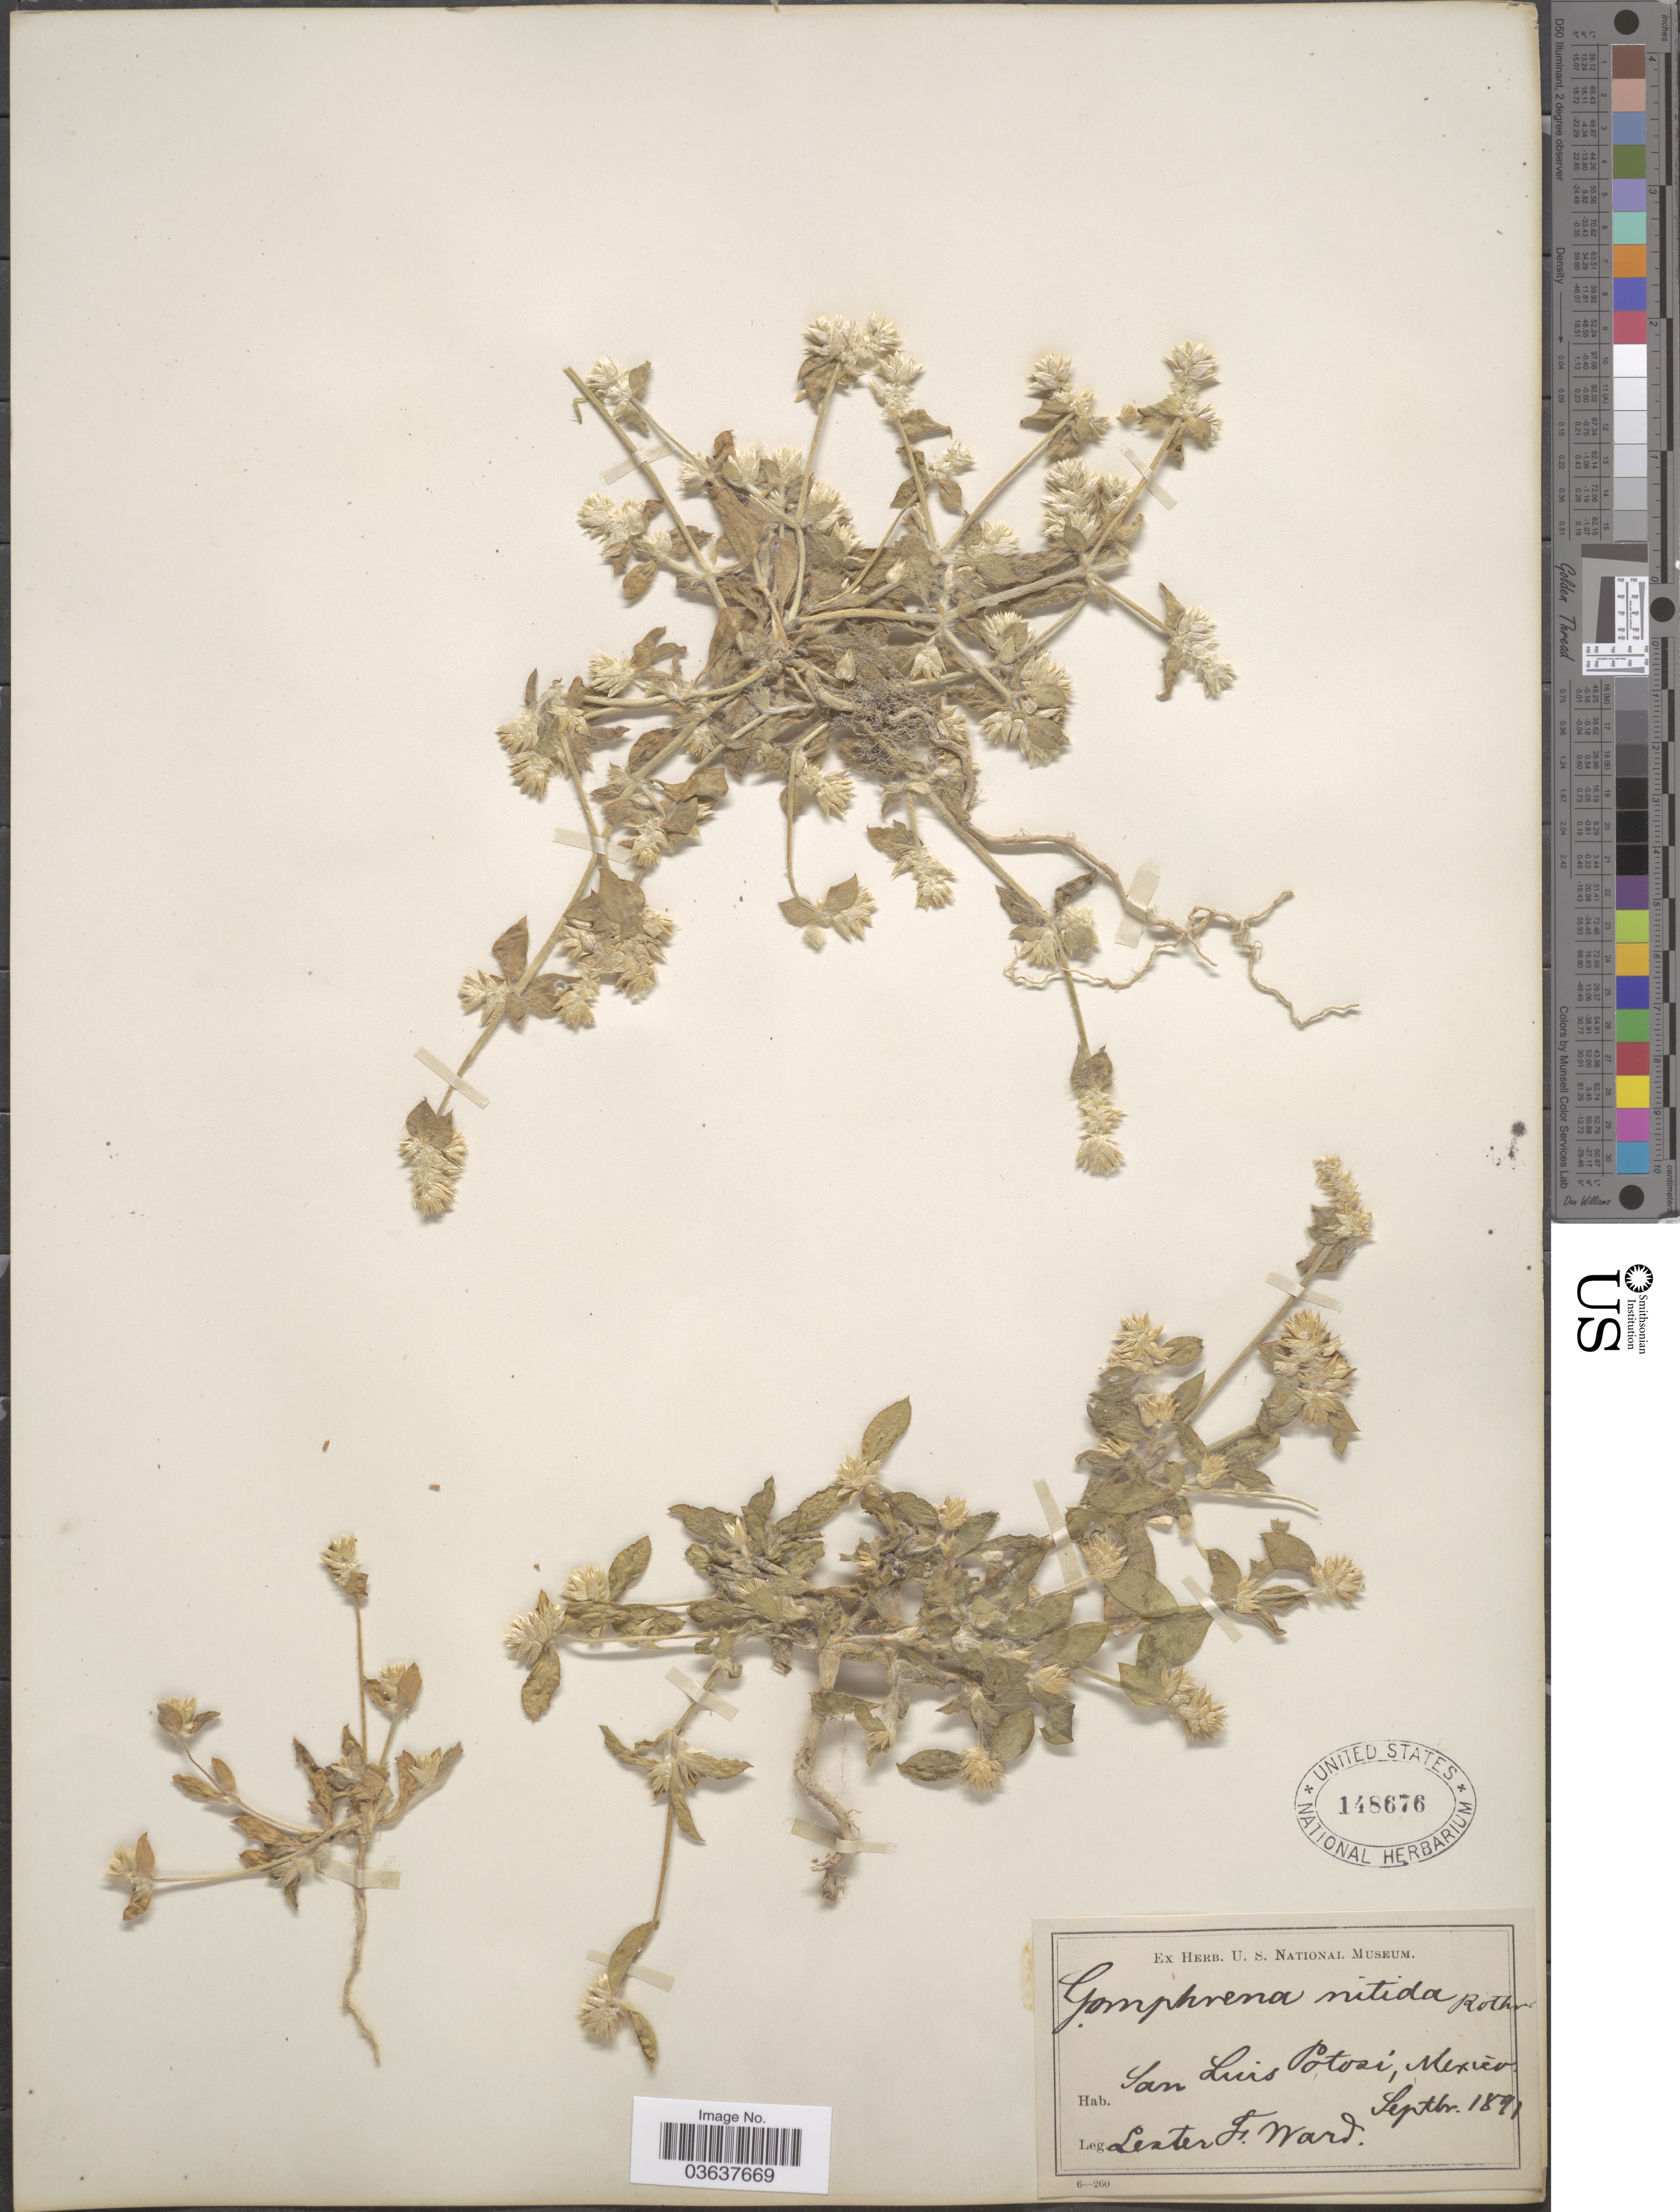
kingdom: Plantae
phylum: Tracheophyta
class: Magnoliopsida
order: Caryophyllales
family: Amaranthaceae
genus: Gomphrena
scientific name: Gomphrena nitida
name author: Rothr.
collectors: L. F. Ward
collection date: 1891-09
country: Mexico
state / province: San Luis Potosí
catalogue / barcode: US 148676